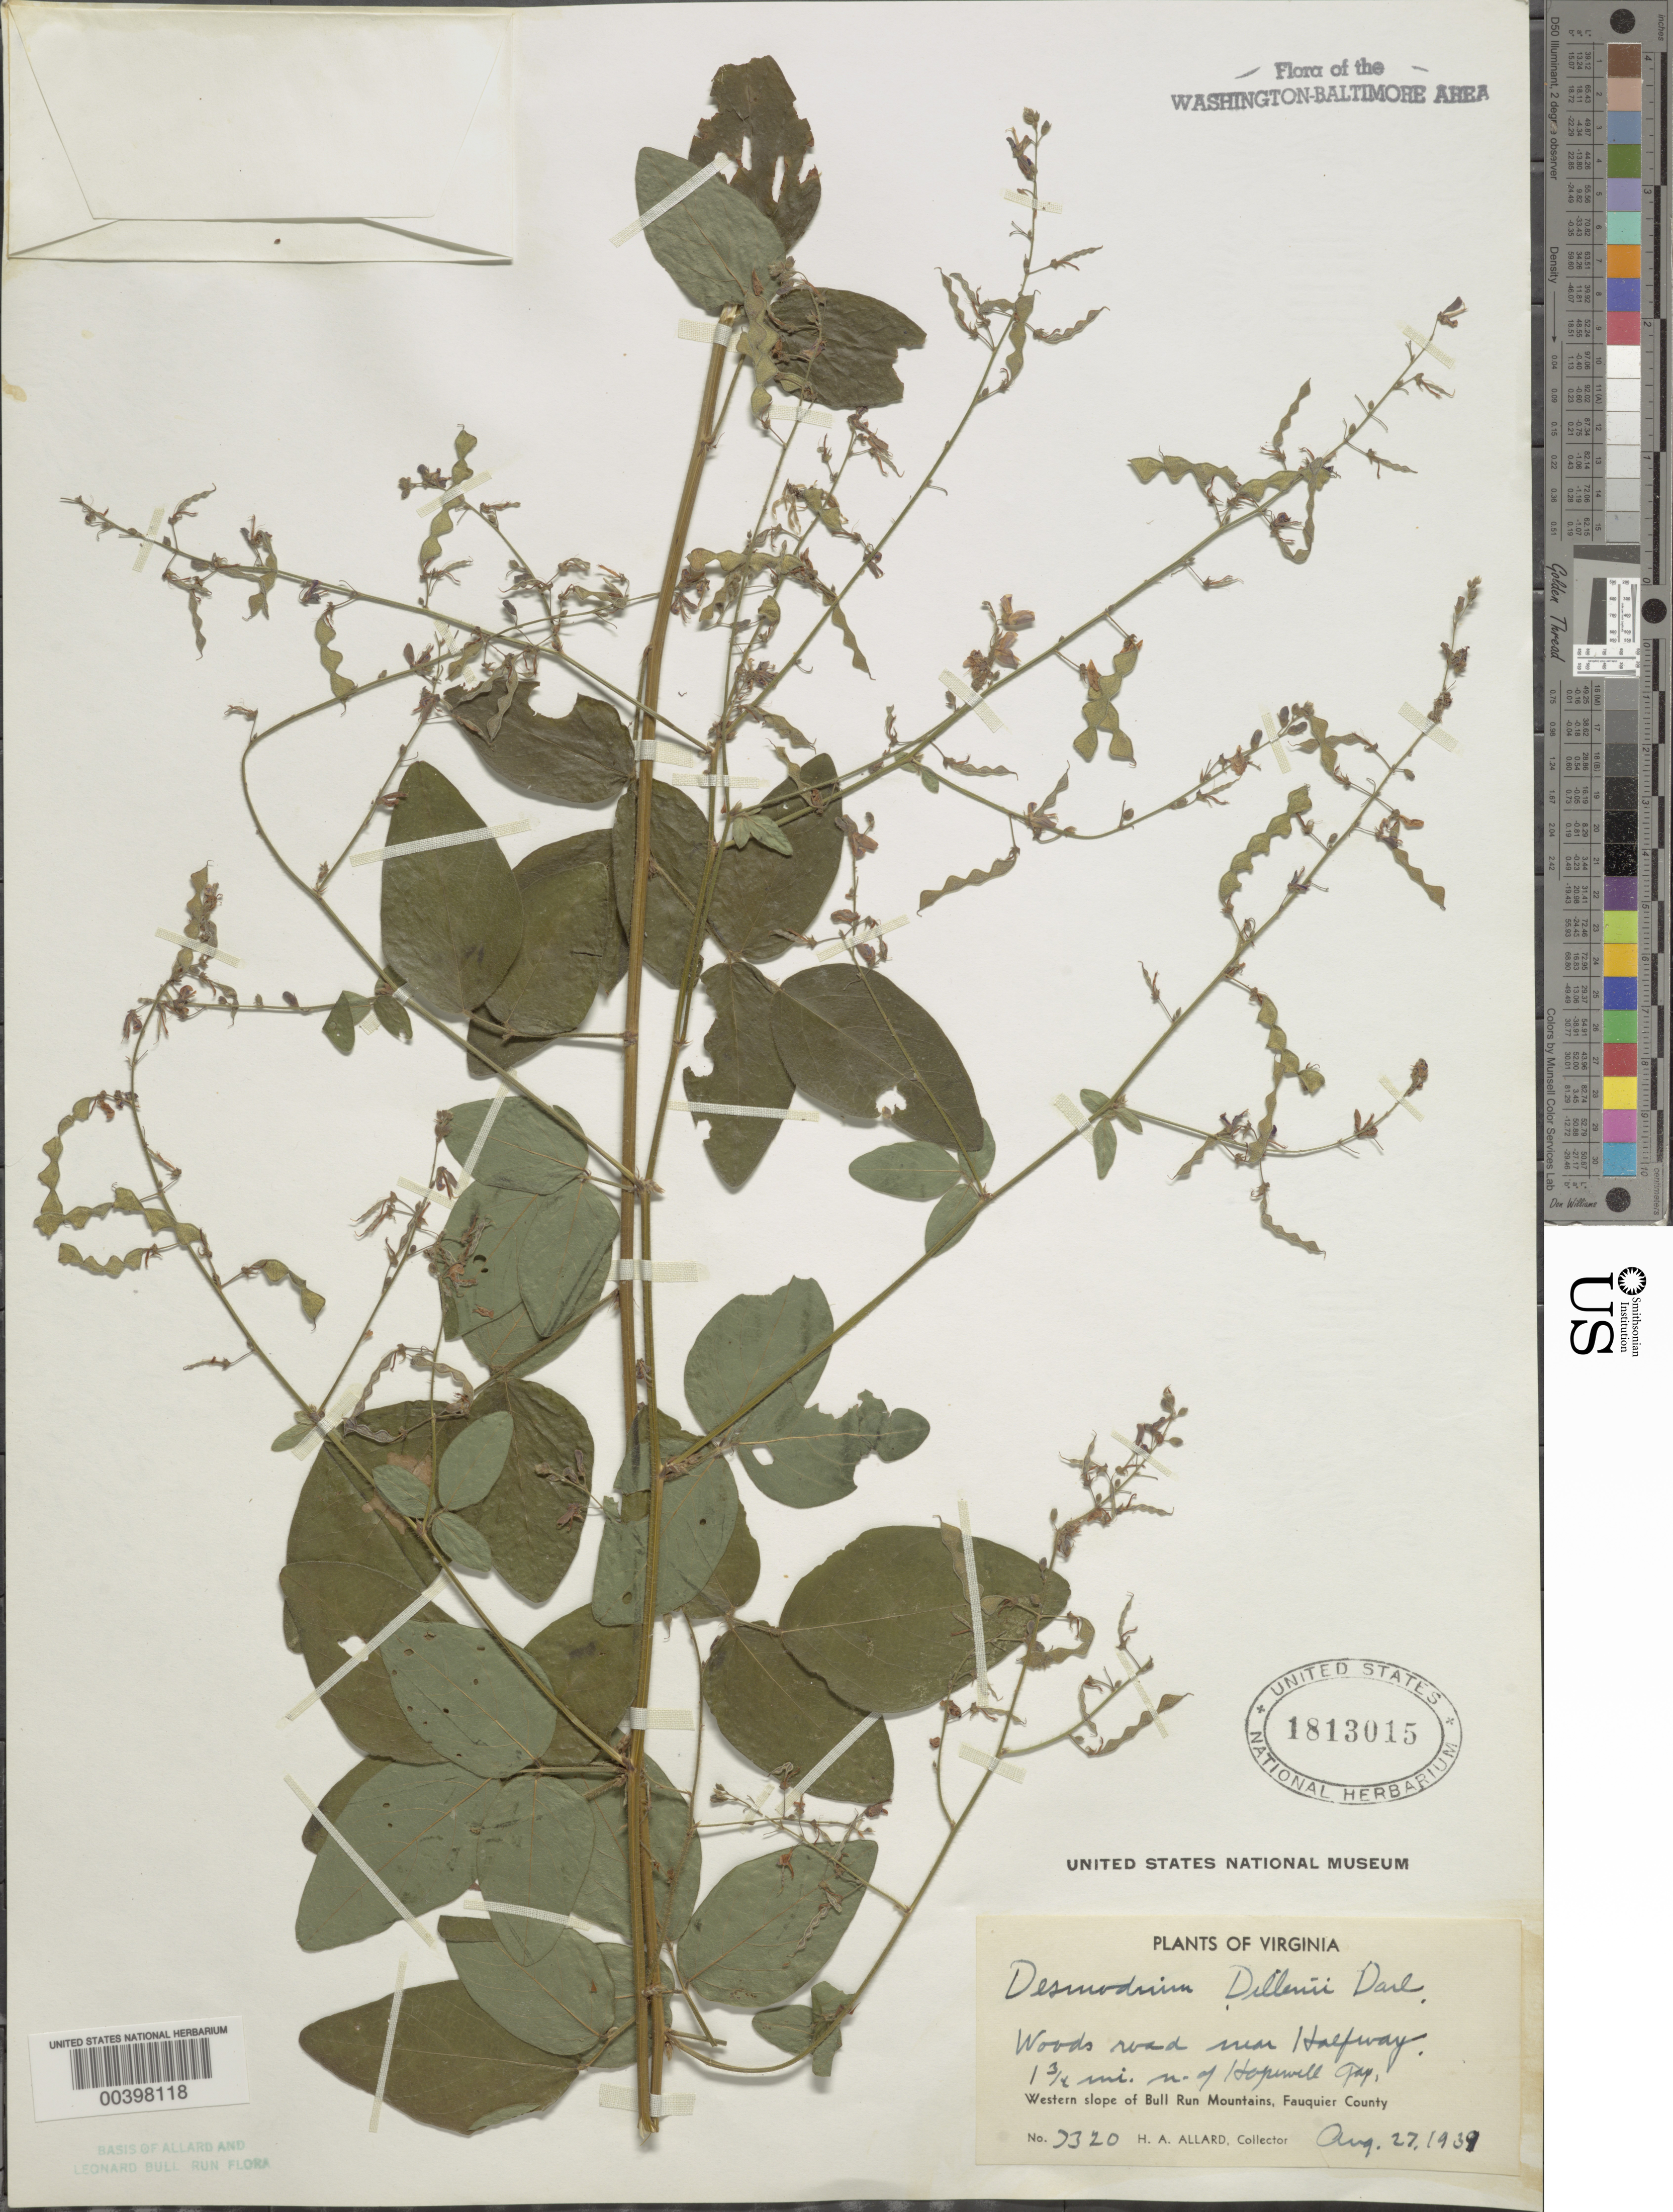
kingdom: Plantae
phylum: Tracheophyta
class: Magnoliopsida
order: Fabales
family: Fabaceae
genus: Desmodium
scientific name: Desmodium glabellum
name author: (Michx.) DC.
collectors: H. A. Allard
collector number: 2320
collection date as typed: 27 Aug 1939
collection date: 1939-08-27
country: United States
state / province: Virginia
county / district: Fauquier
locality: Near Halfway, north of Hopewell Gap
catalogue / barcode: US 1813015